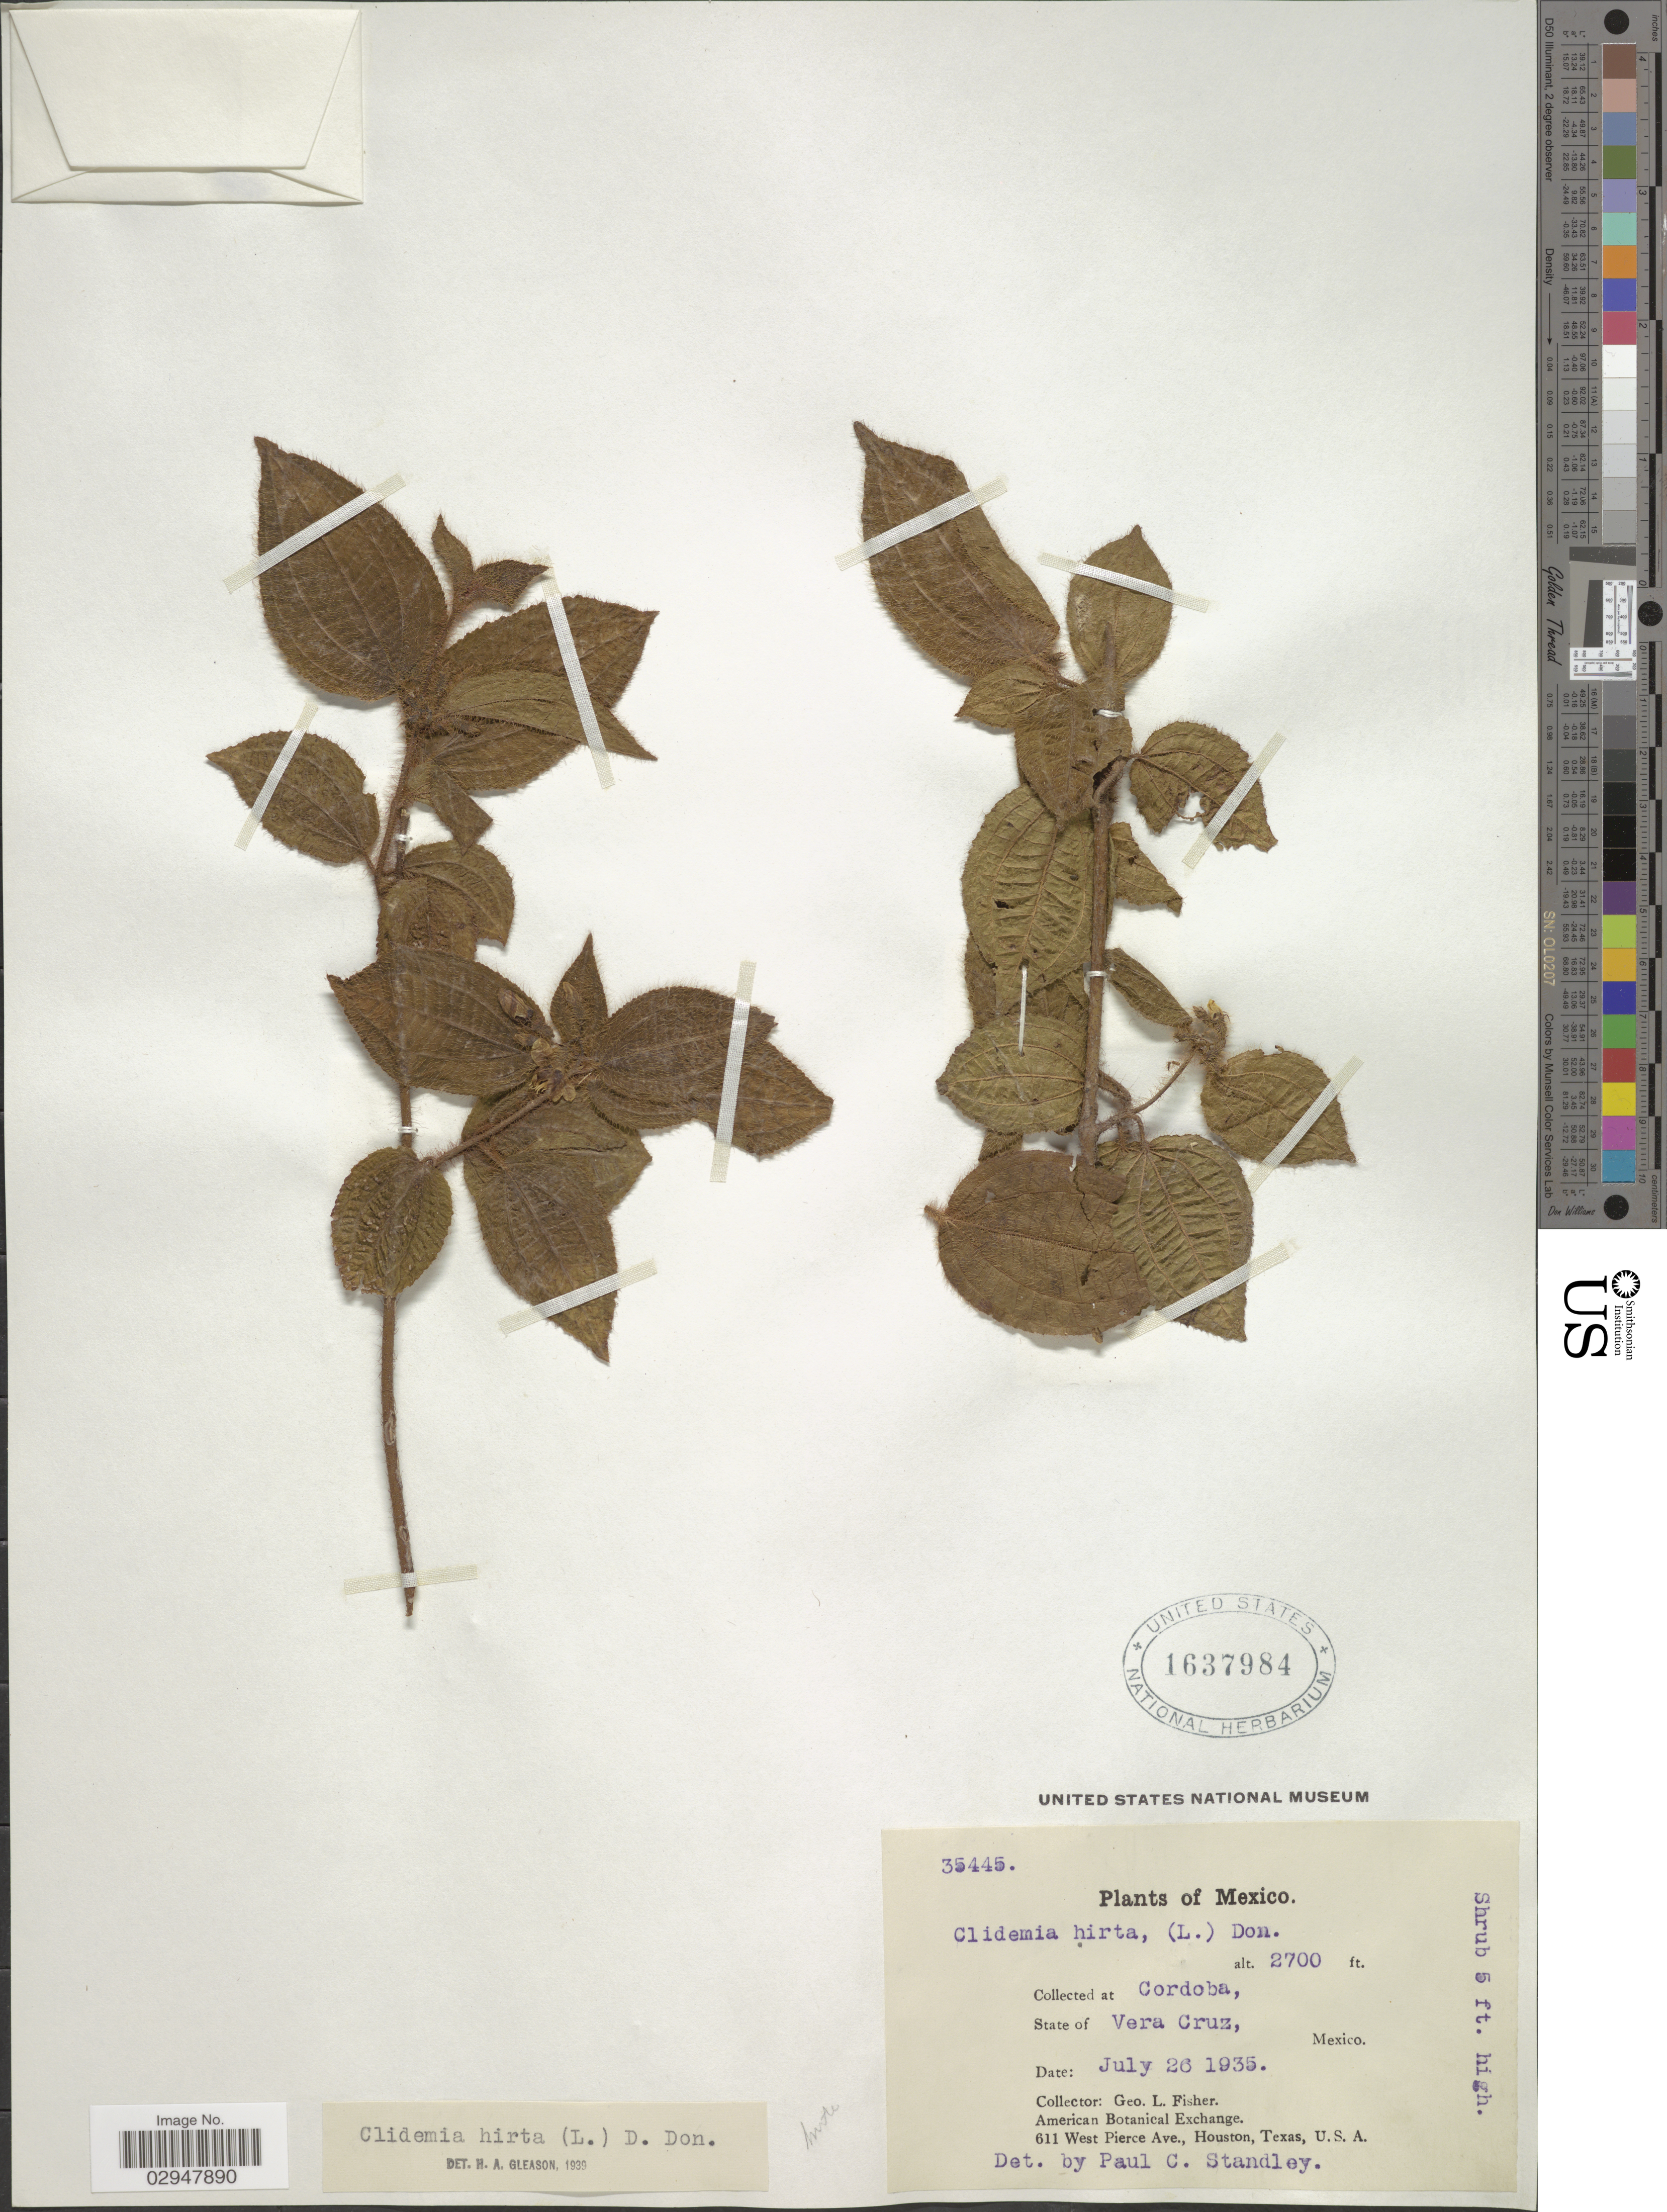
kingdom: Plantae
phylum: Tracheophyta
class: Magnoliopsida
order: Myrtales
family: Melastomataceae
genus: Miconia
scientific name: Miconia hirta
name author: Cogn.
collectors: G. L. Fisher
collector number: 35445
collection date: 1935-07-26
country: Mexico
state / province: Veracruz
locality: Cordoba, State of Vera Cruz.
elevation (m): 823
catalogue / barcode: US 1637984